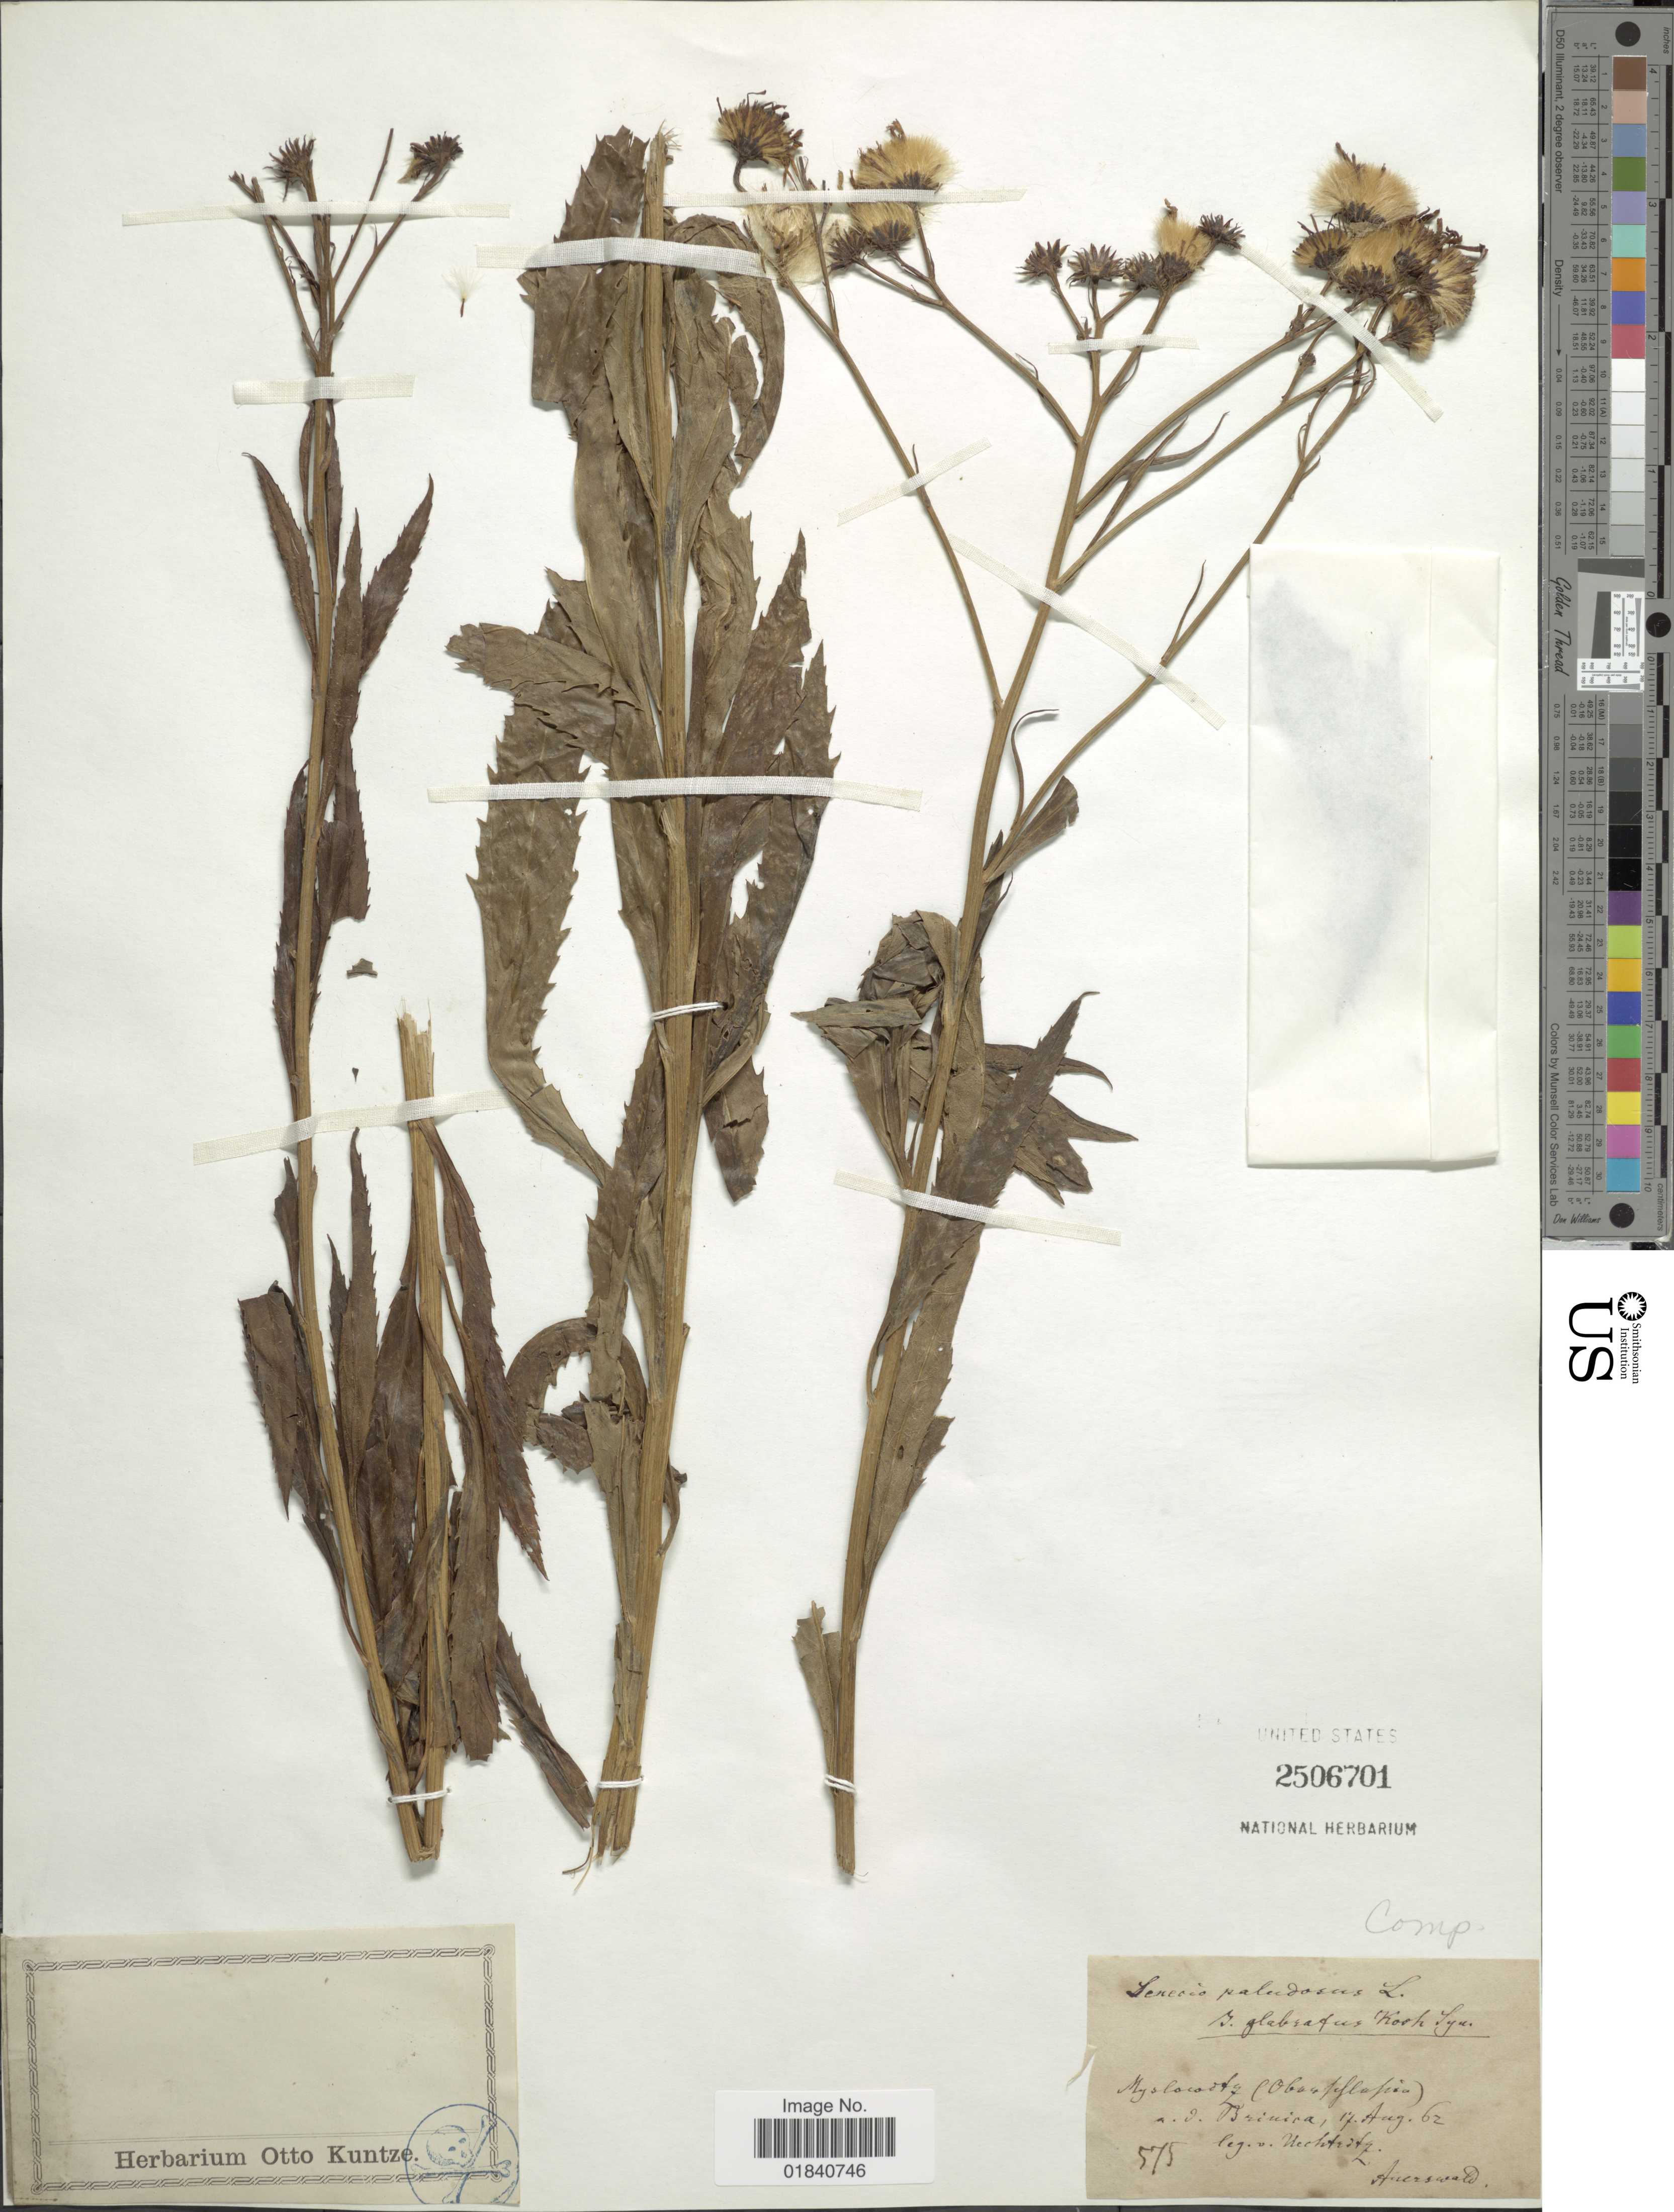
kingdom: Plantae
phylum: Tracheophyta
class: Magnoliopsida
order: Asterales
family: Asteraceae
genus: Senecio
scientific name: Senecio paludosus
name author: L.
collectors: Uechtritz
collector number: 575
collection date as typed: Transcribed d/m/y: 17/8/62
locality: Myslocoetz (Obaefellafia) a. d. Brinica [interpreted]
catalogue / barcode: US 2506701